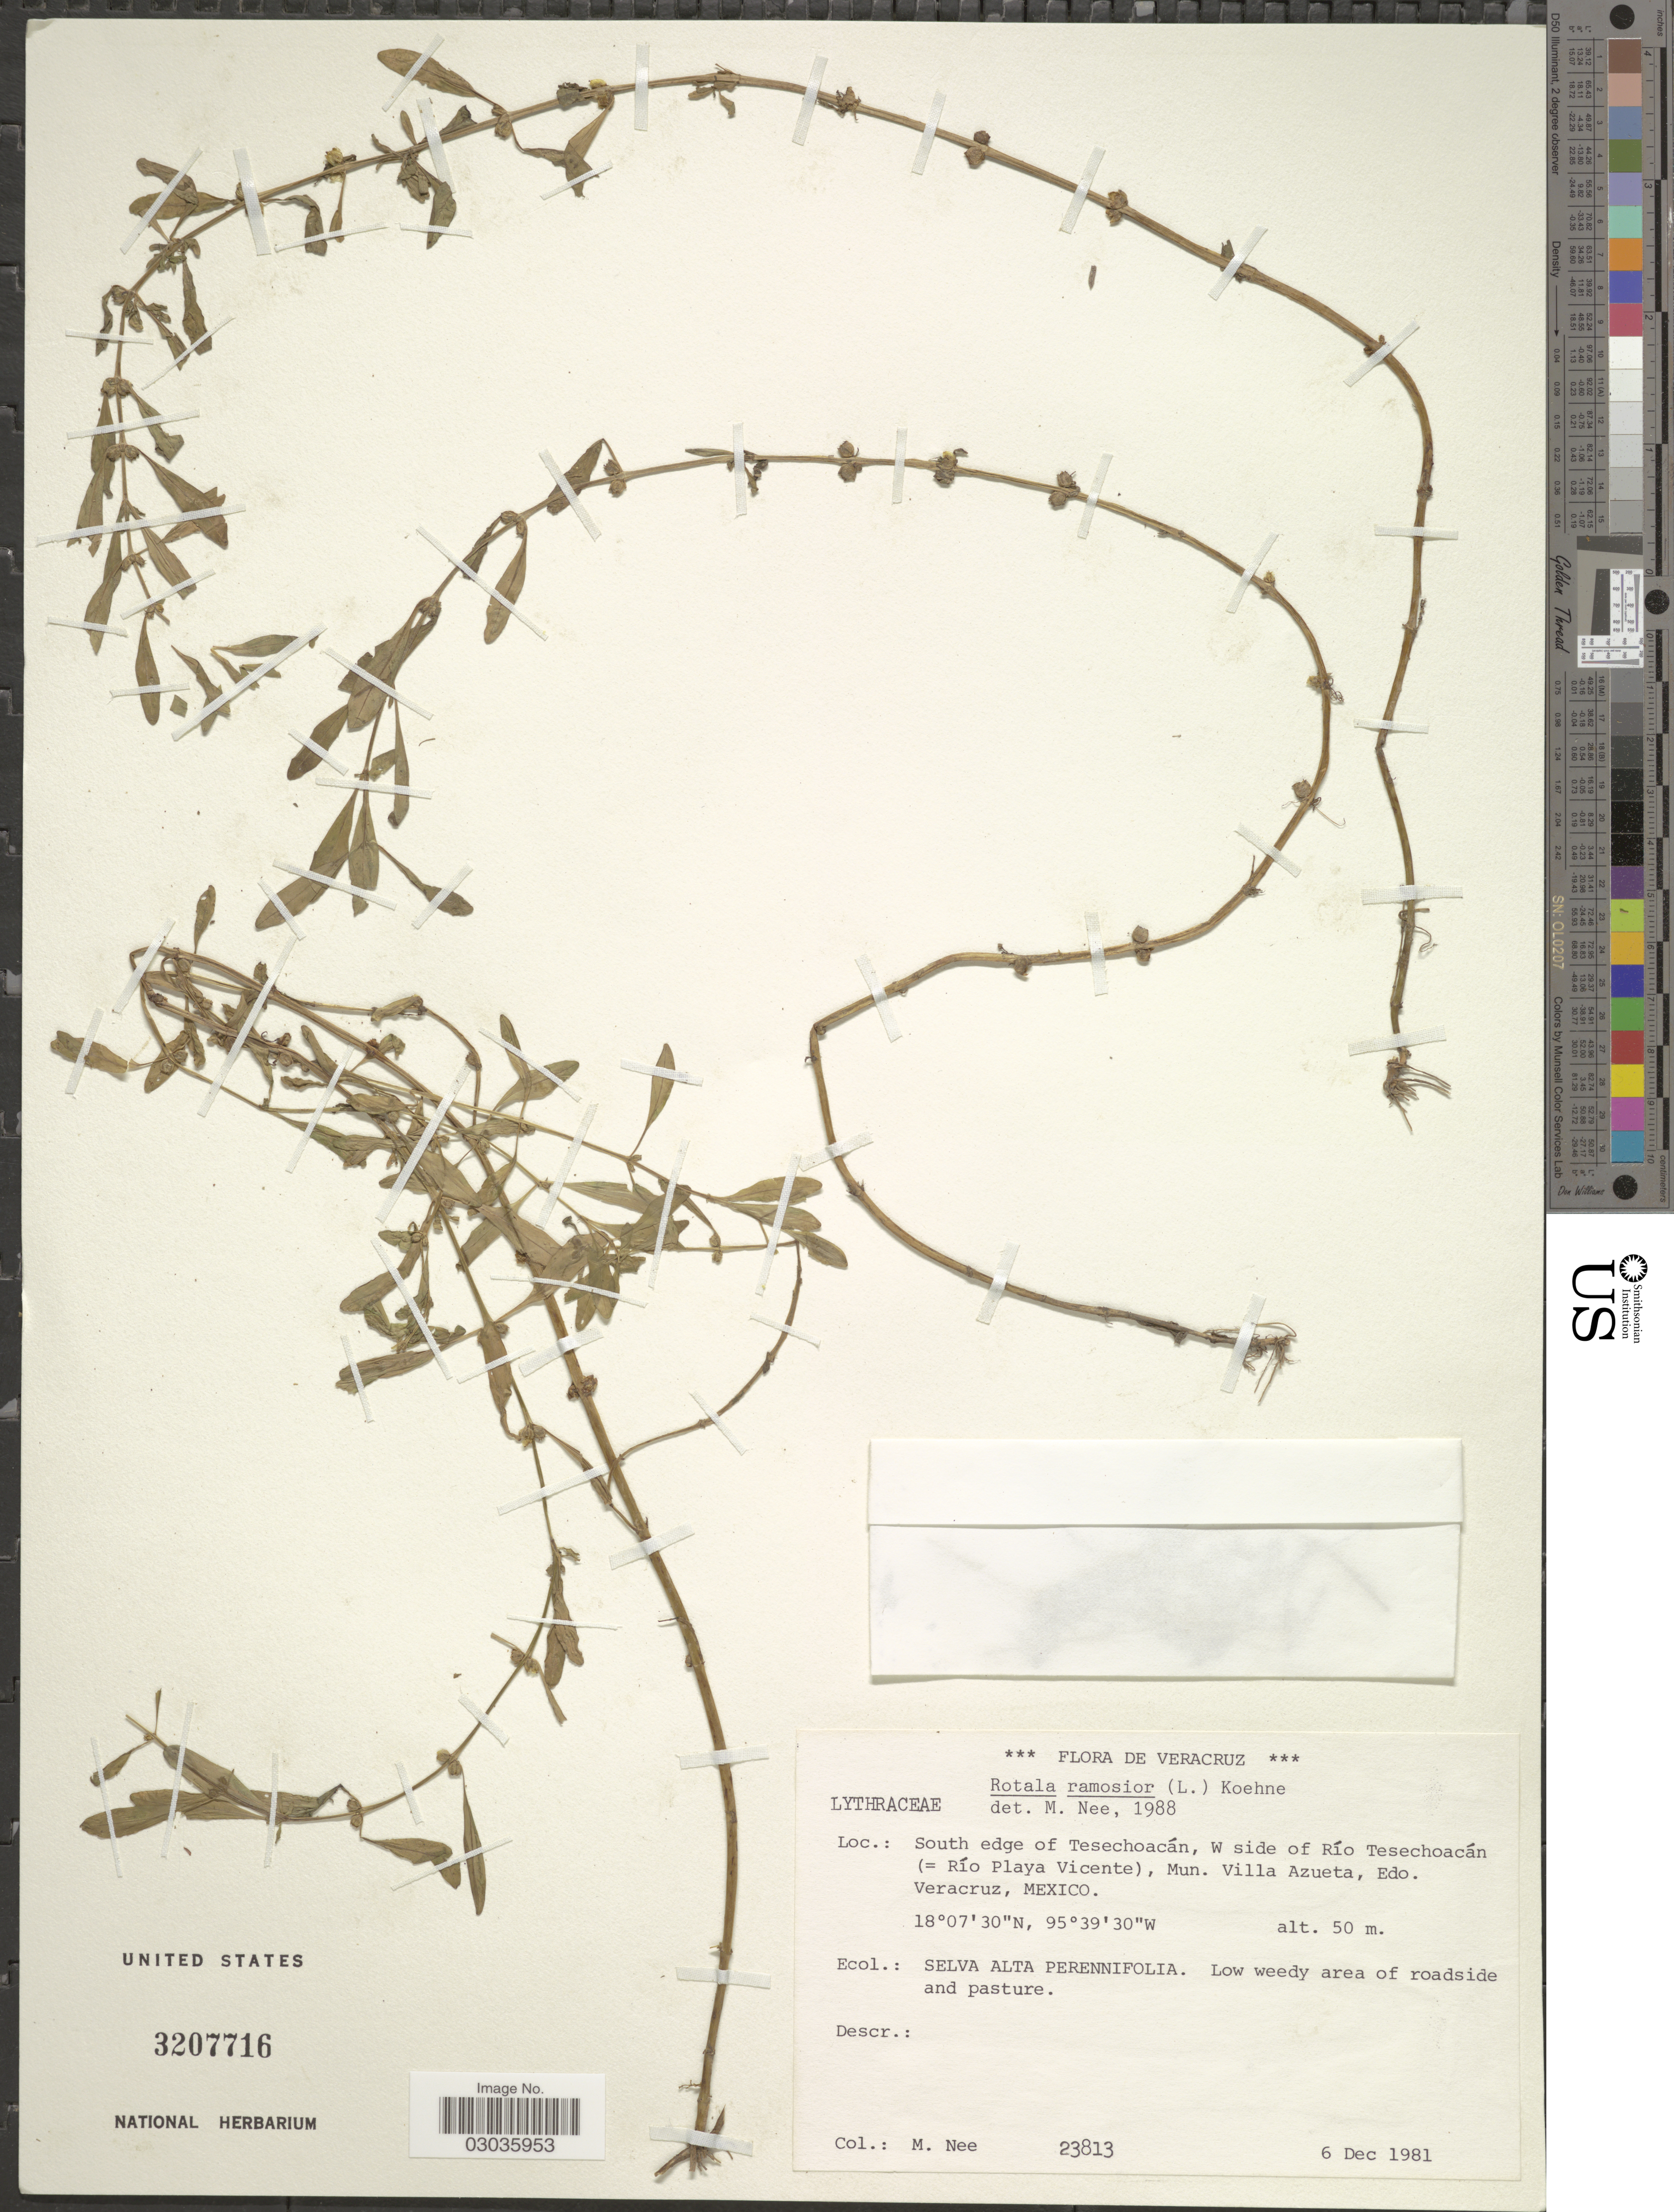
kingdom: Plantae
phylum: Tracheophyta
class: Magnoliopsida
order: Myrtales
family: Lythraceae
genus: Rotala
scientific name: Rotala ramosior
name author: (L.) Koehne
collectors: M. Nee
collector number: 23813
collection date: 1981-12-06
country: Mexico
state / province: Veracruz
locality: Veracruz, South edge of Tesechoacán, W side of Río Tesechoacán (=Río Playa Vicente), Mun. Villa Azueta.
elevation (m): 50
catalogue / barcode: US 3207716